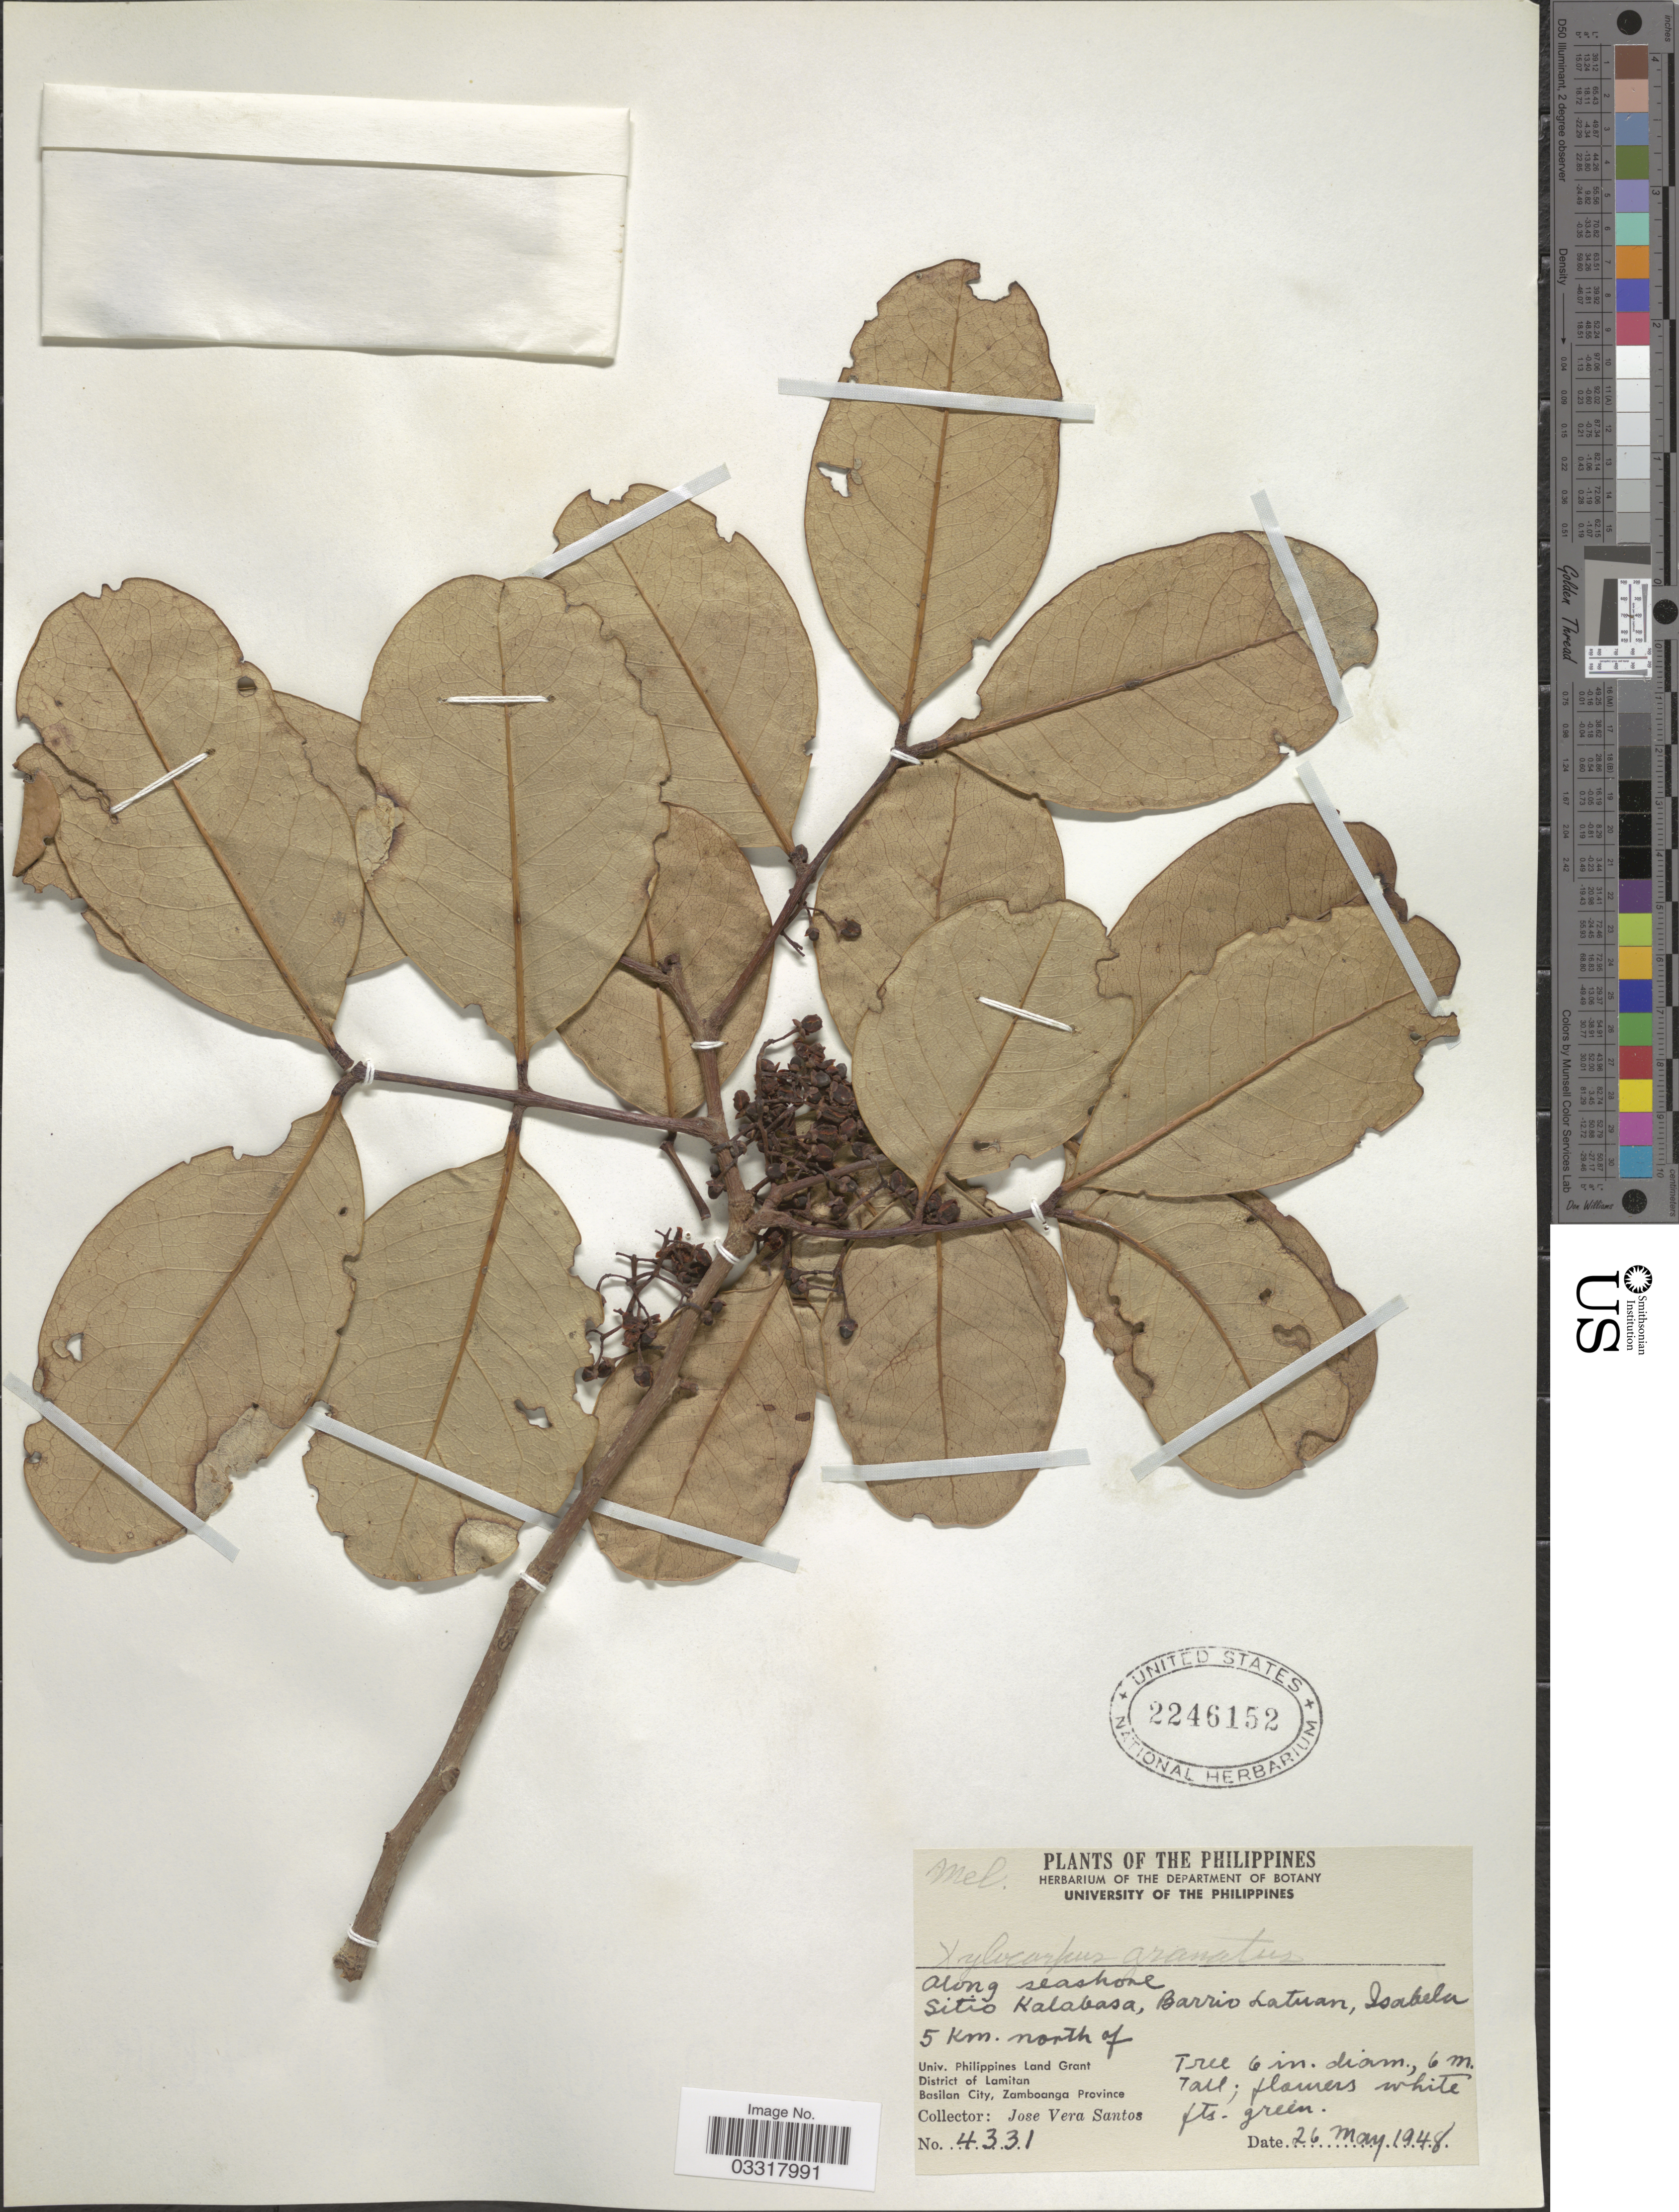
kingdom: Plantae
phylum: Tracheophyta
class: Magnoliopsida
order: Sapindales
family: Meliaceae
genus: Xylocarpus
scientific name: Xylocarpus granatum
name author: J. Koenig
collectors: J. Santos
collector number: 4331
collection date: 1948-05-26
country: Philippines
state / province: Muslim Mindanao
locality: Along seashore. Sitio Kalabasa, Barrio Latuan, Isabela 5 Km. north of Univ. Philippines Land Grant. District of Lamitan. Basilan City, Zamboanga Province.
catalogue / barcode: US 2246152